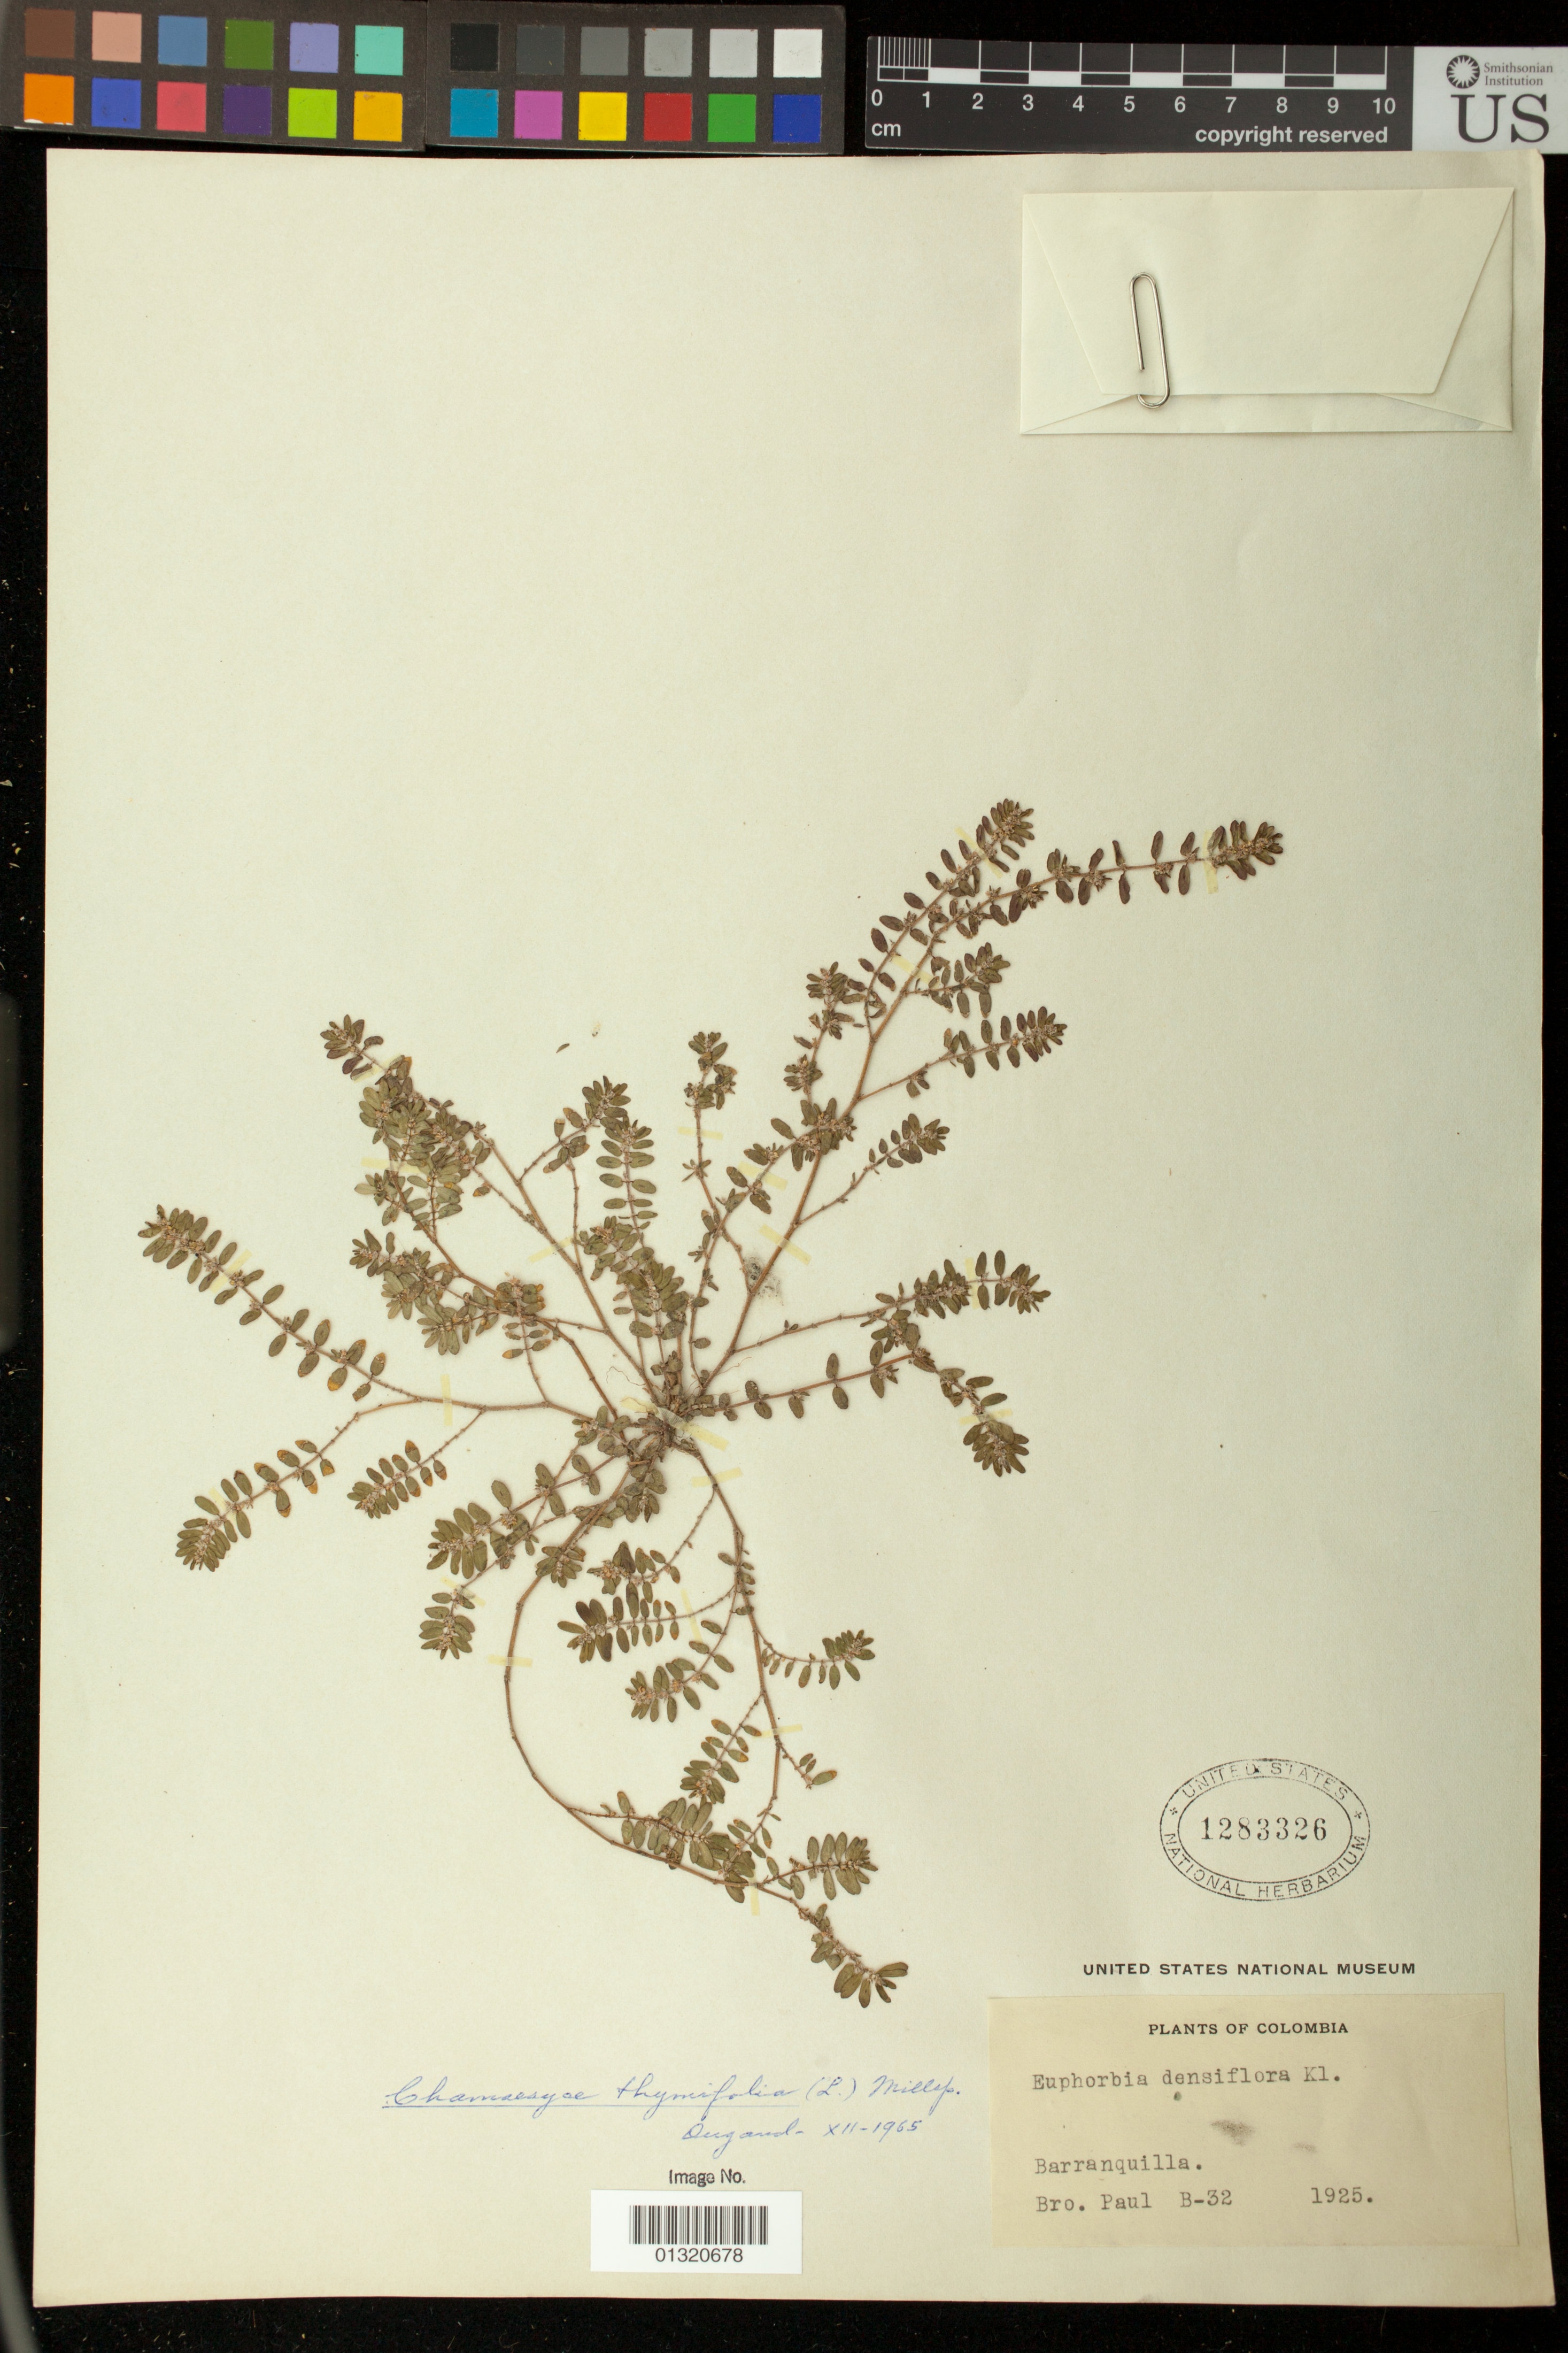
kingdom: Plantae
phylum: Tracheophyta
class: Magnoliopsida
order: Malpighiales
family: Euphorbiaceae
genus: Euphorbia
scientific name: Euphorbia thymifolia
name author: L.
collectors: B. Paul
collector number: B-32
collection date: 1925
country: Colombia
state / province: Atlántico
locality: Barranquilla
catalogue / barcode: US 1283326